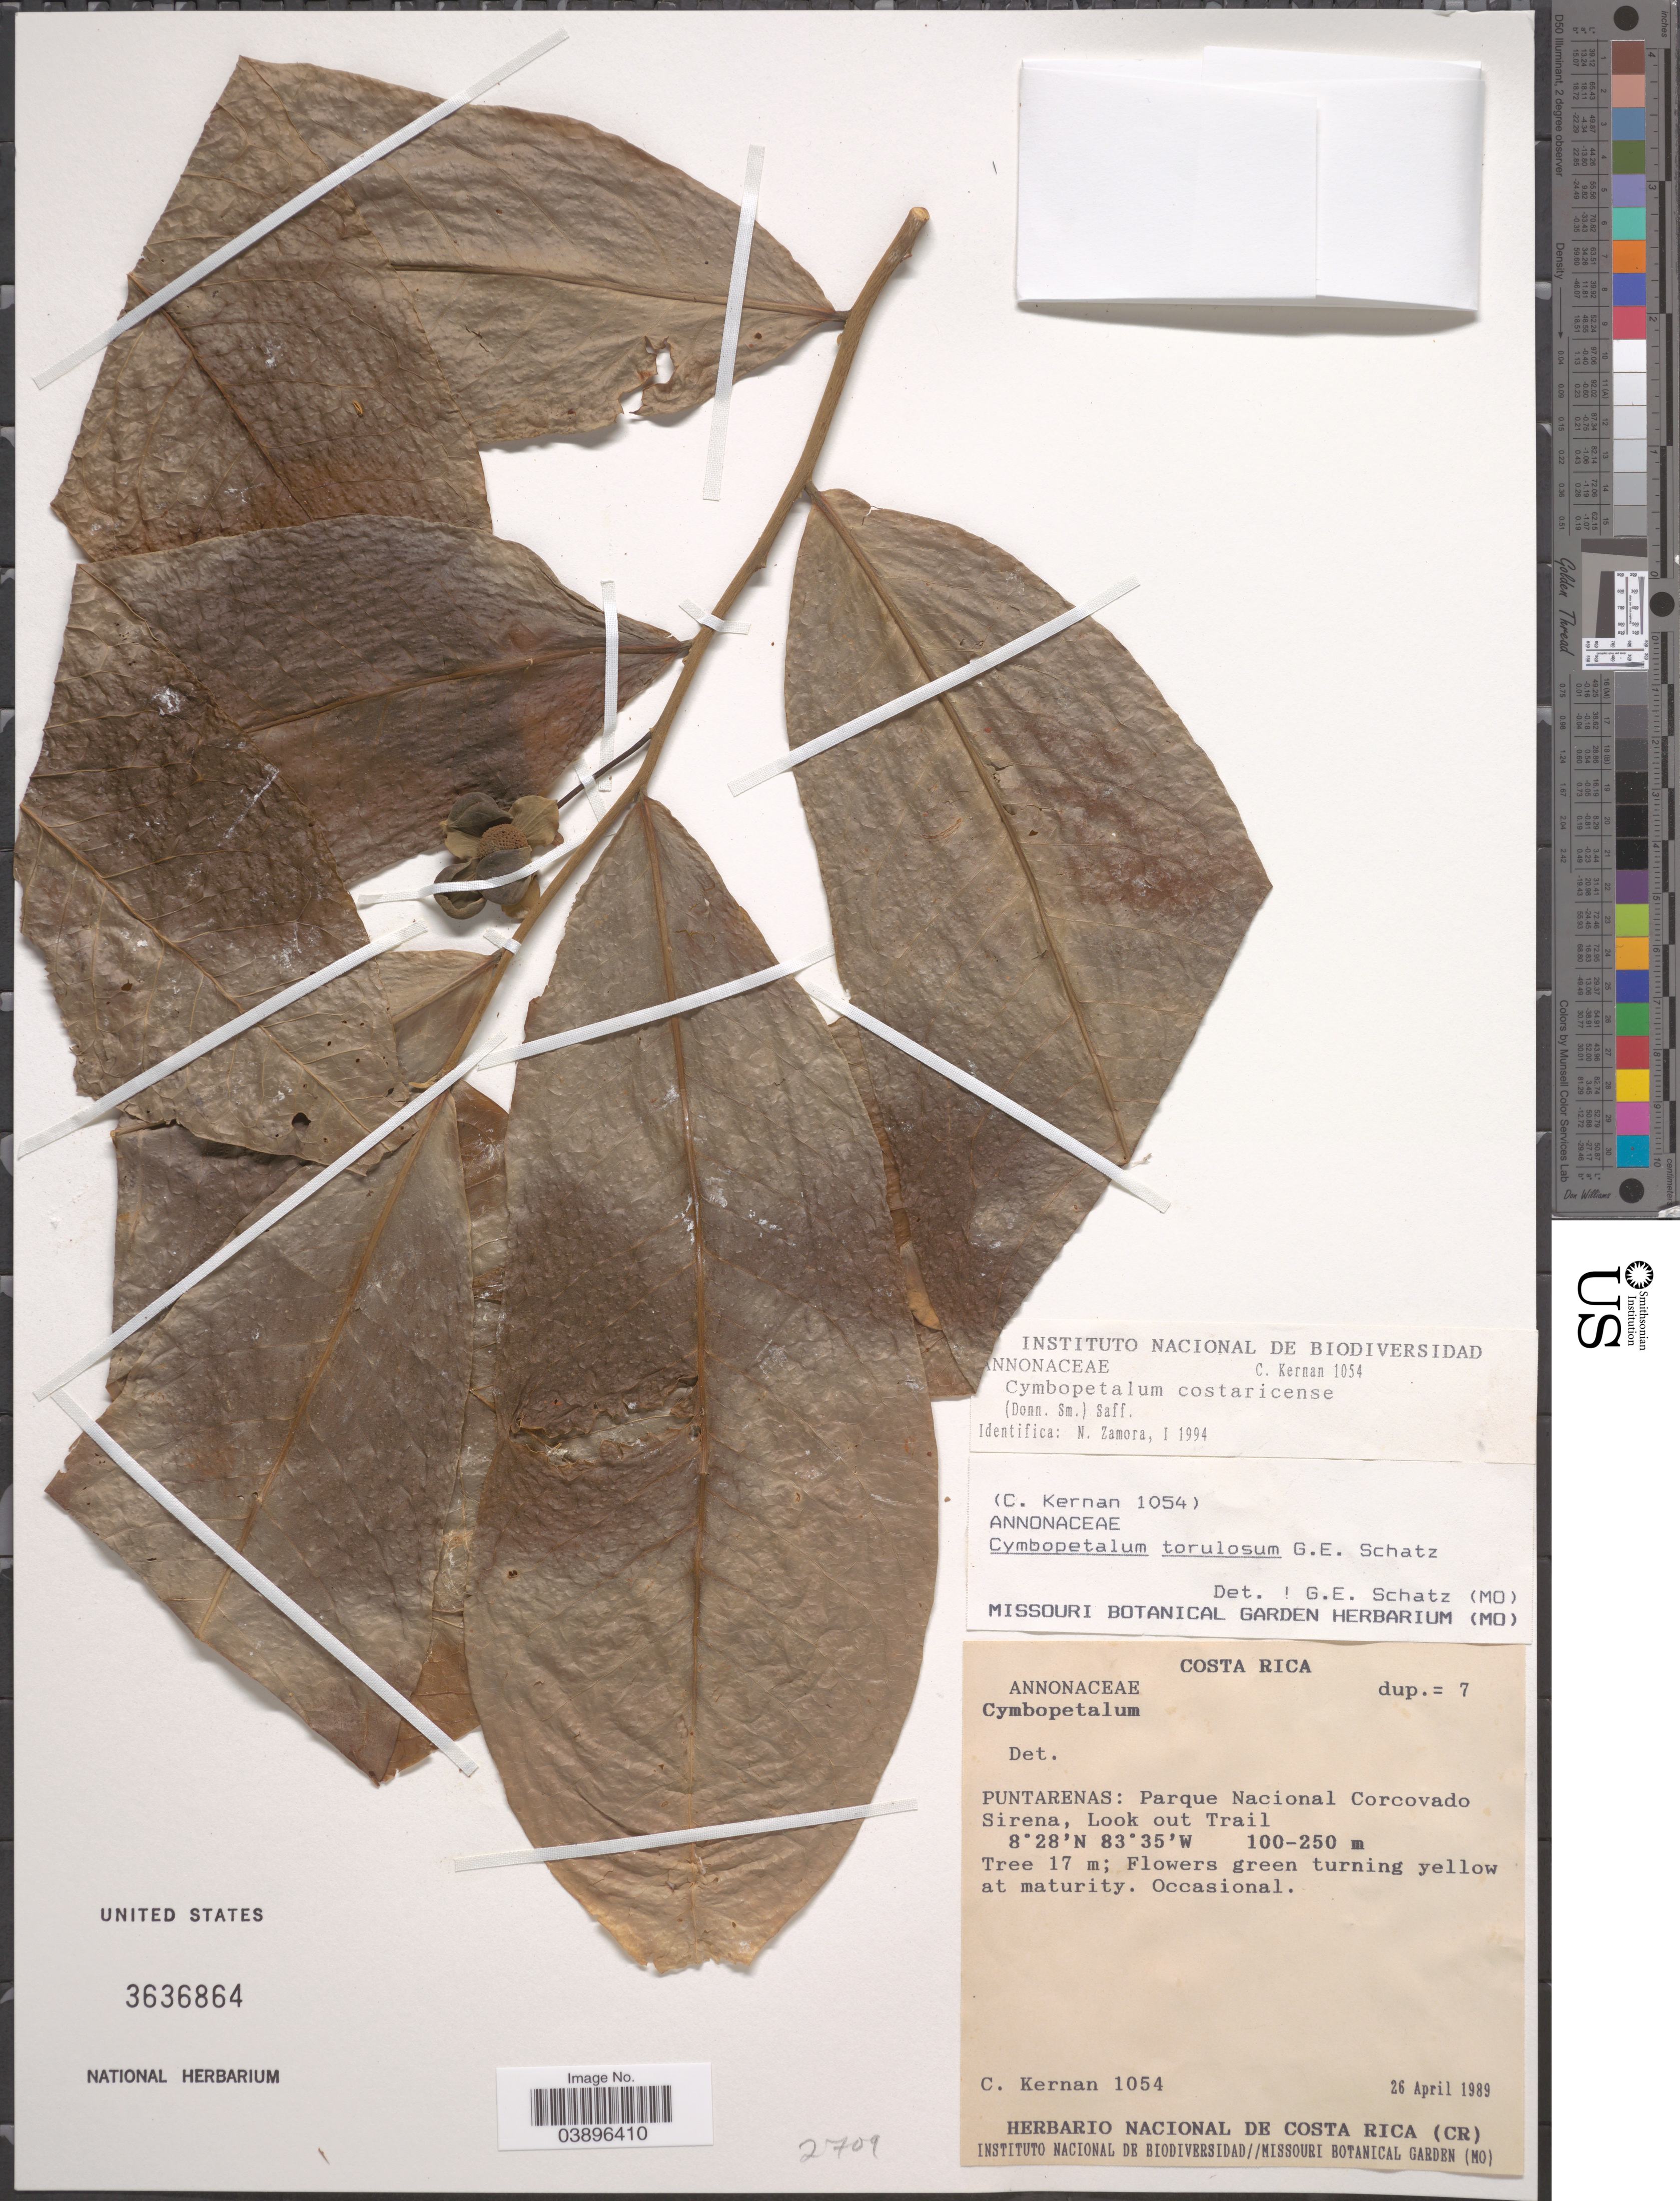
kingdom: Plantae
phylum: Tracheophyta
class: Magnoliopsida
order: Magnoliales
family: Annonaceae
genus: Cymbopetalum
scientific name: Cymbopetalum costaricense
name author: (Donn. Sm.) R.E. Fr.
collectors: C. Kernan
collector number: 1054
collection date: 1989-04-26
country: Costa Rica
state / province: Puntarenas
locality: Parque Nacional Corcovado Sirena, Look out Trail.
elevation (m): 100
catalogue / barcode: US 3636864